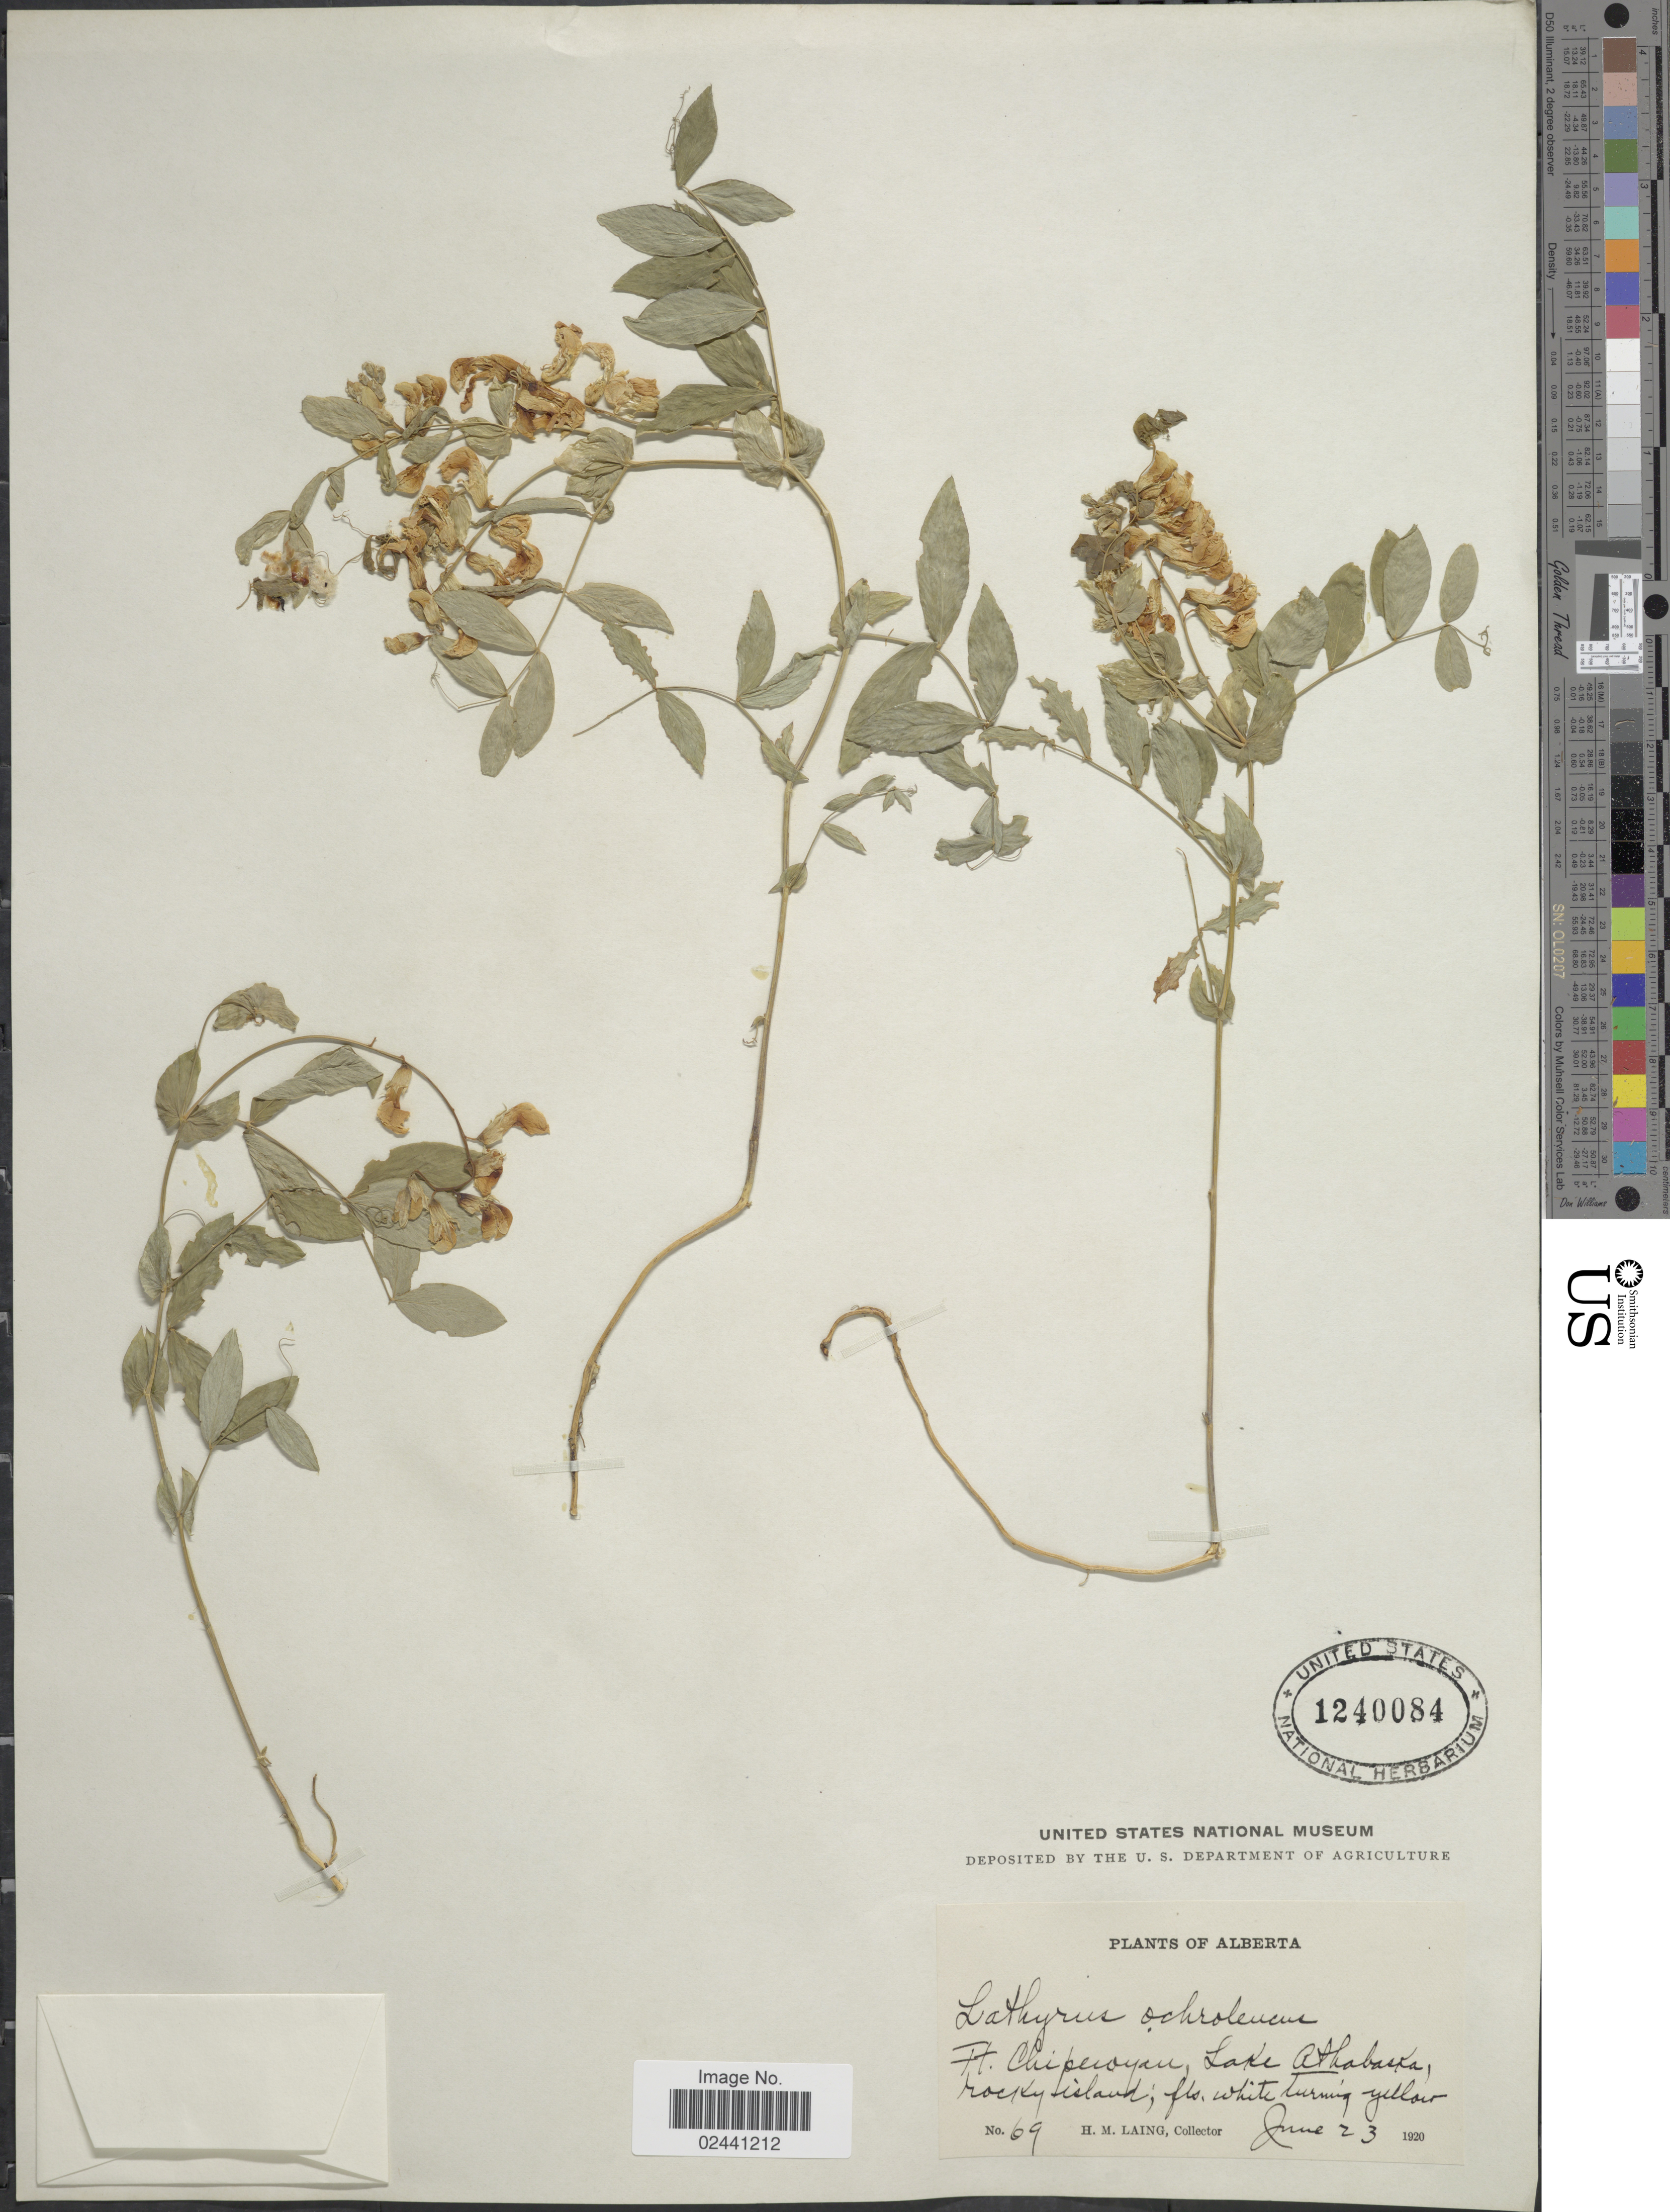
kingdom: Plantae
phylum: Tracheophyta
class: Magnoliopsida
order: Fabales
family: Fabaceae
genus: Lathyrus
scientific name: Lathyrus ochroleucus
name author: Hook.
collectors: H. Laing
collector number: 69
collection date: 1920-06-23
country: Canada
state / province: Alberta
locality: Ft. Chipewyan, Lake Atkabaska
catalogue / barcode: US 1240084